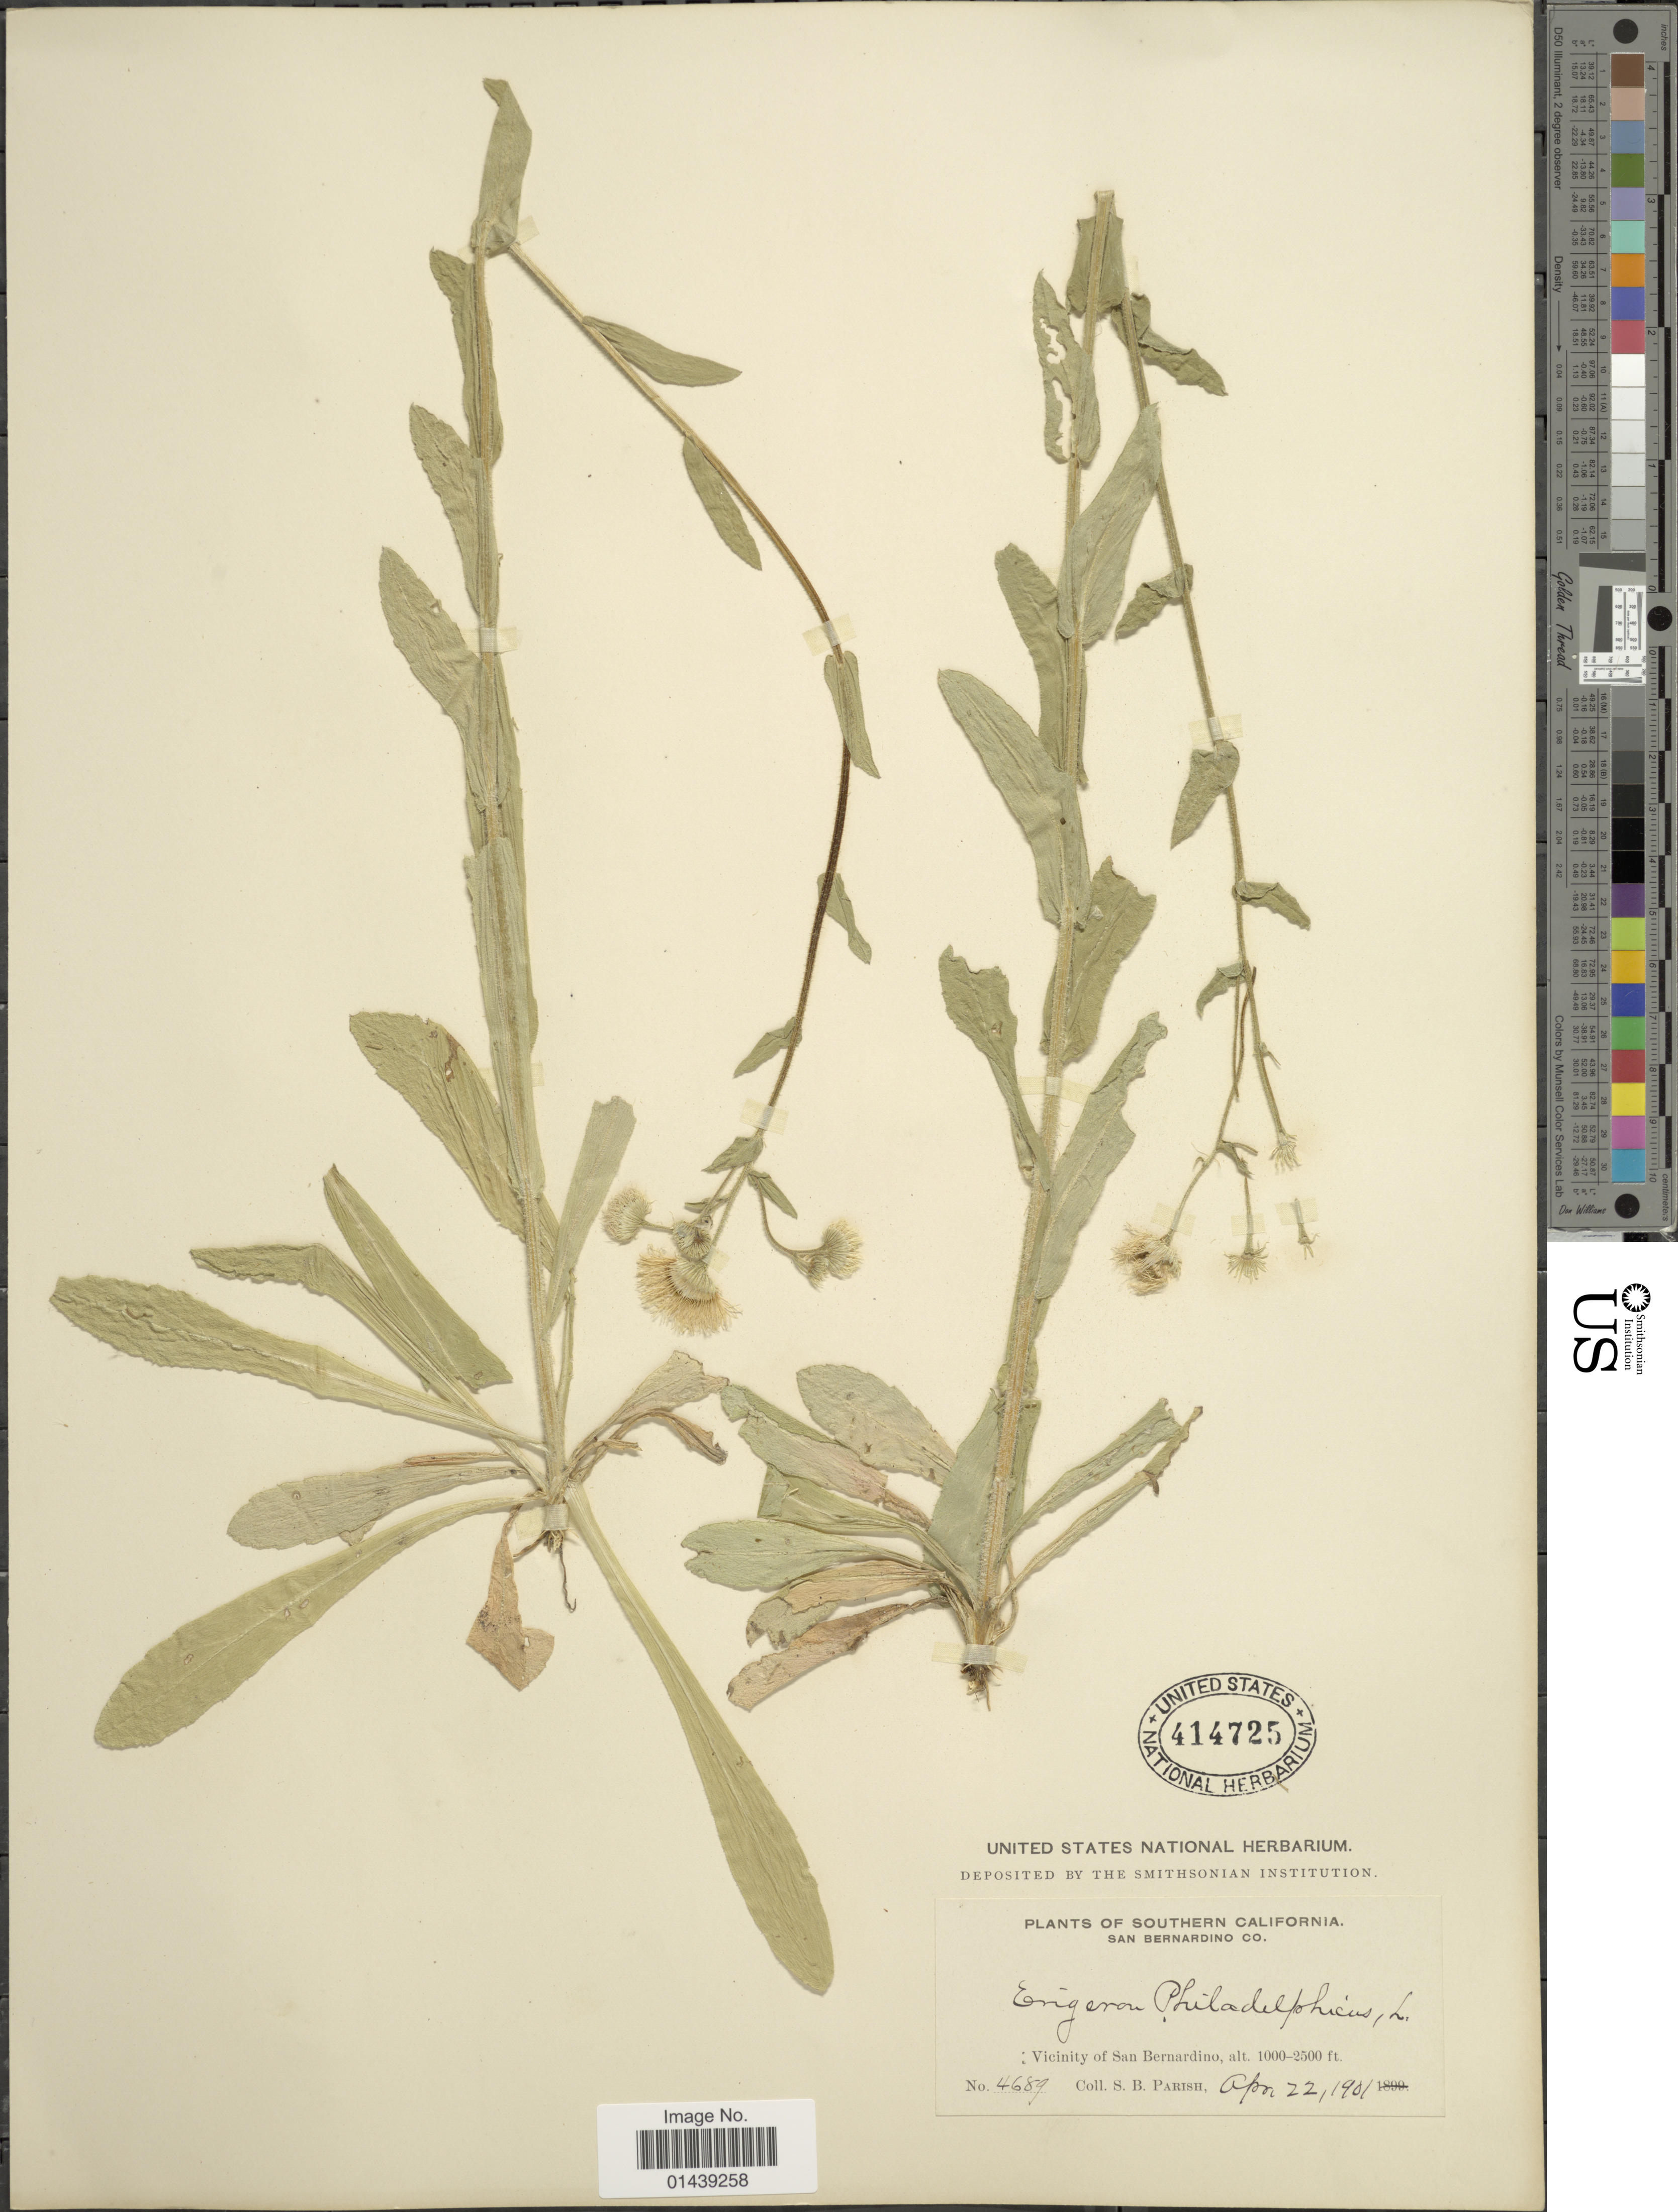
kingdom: Plantae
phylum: Tracheophyta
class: Magnoliopsida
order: Asterales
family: Asteraceae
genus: Erigeron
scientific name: Erigeron philadelphicus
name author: L.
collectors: S. B. Parish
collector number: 4689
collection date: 1901-04-22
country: United States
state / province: California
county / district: San Bernardino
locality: Southern California. San Bernardino Co. Vicinity of San Bernardino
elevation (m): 305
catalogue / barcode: US 414725